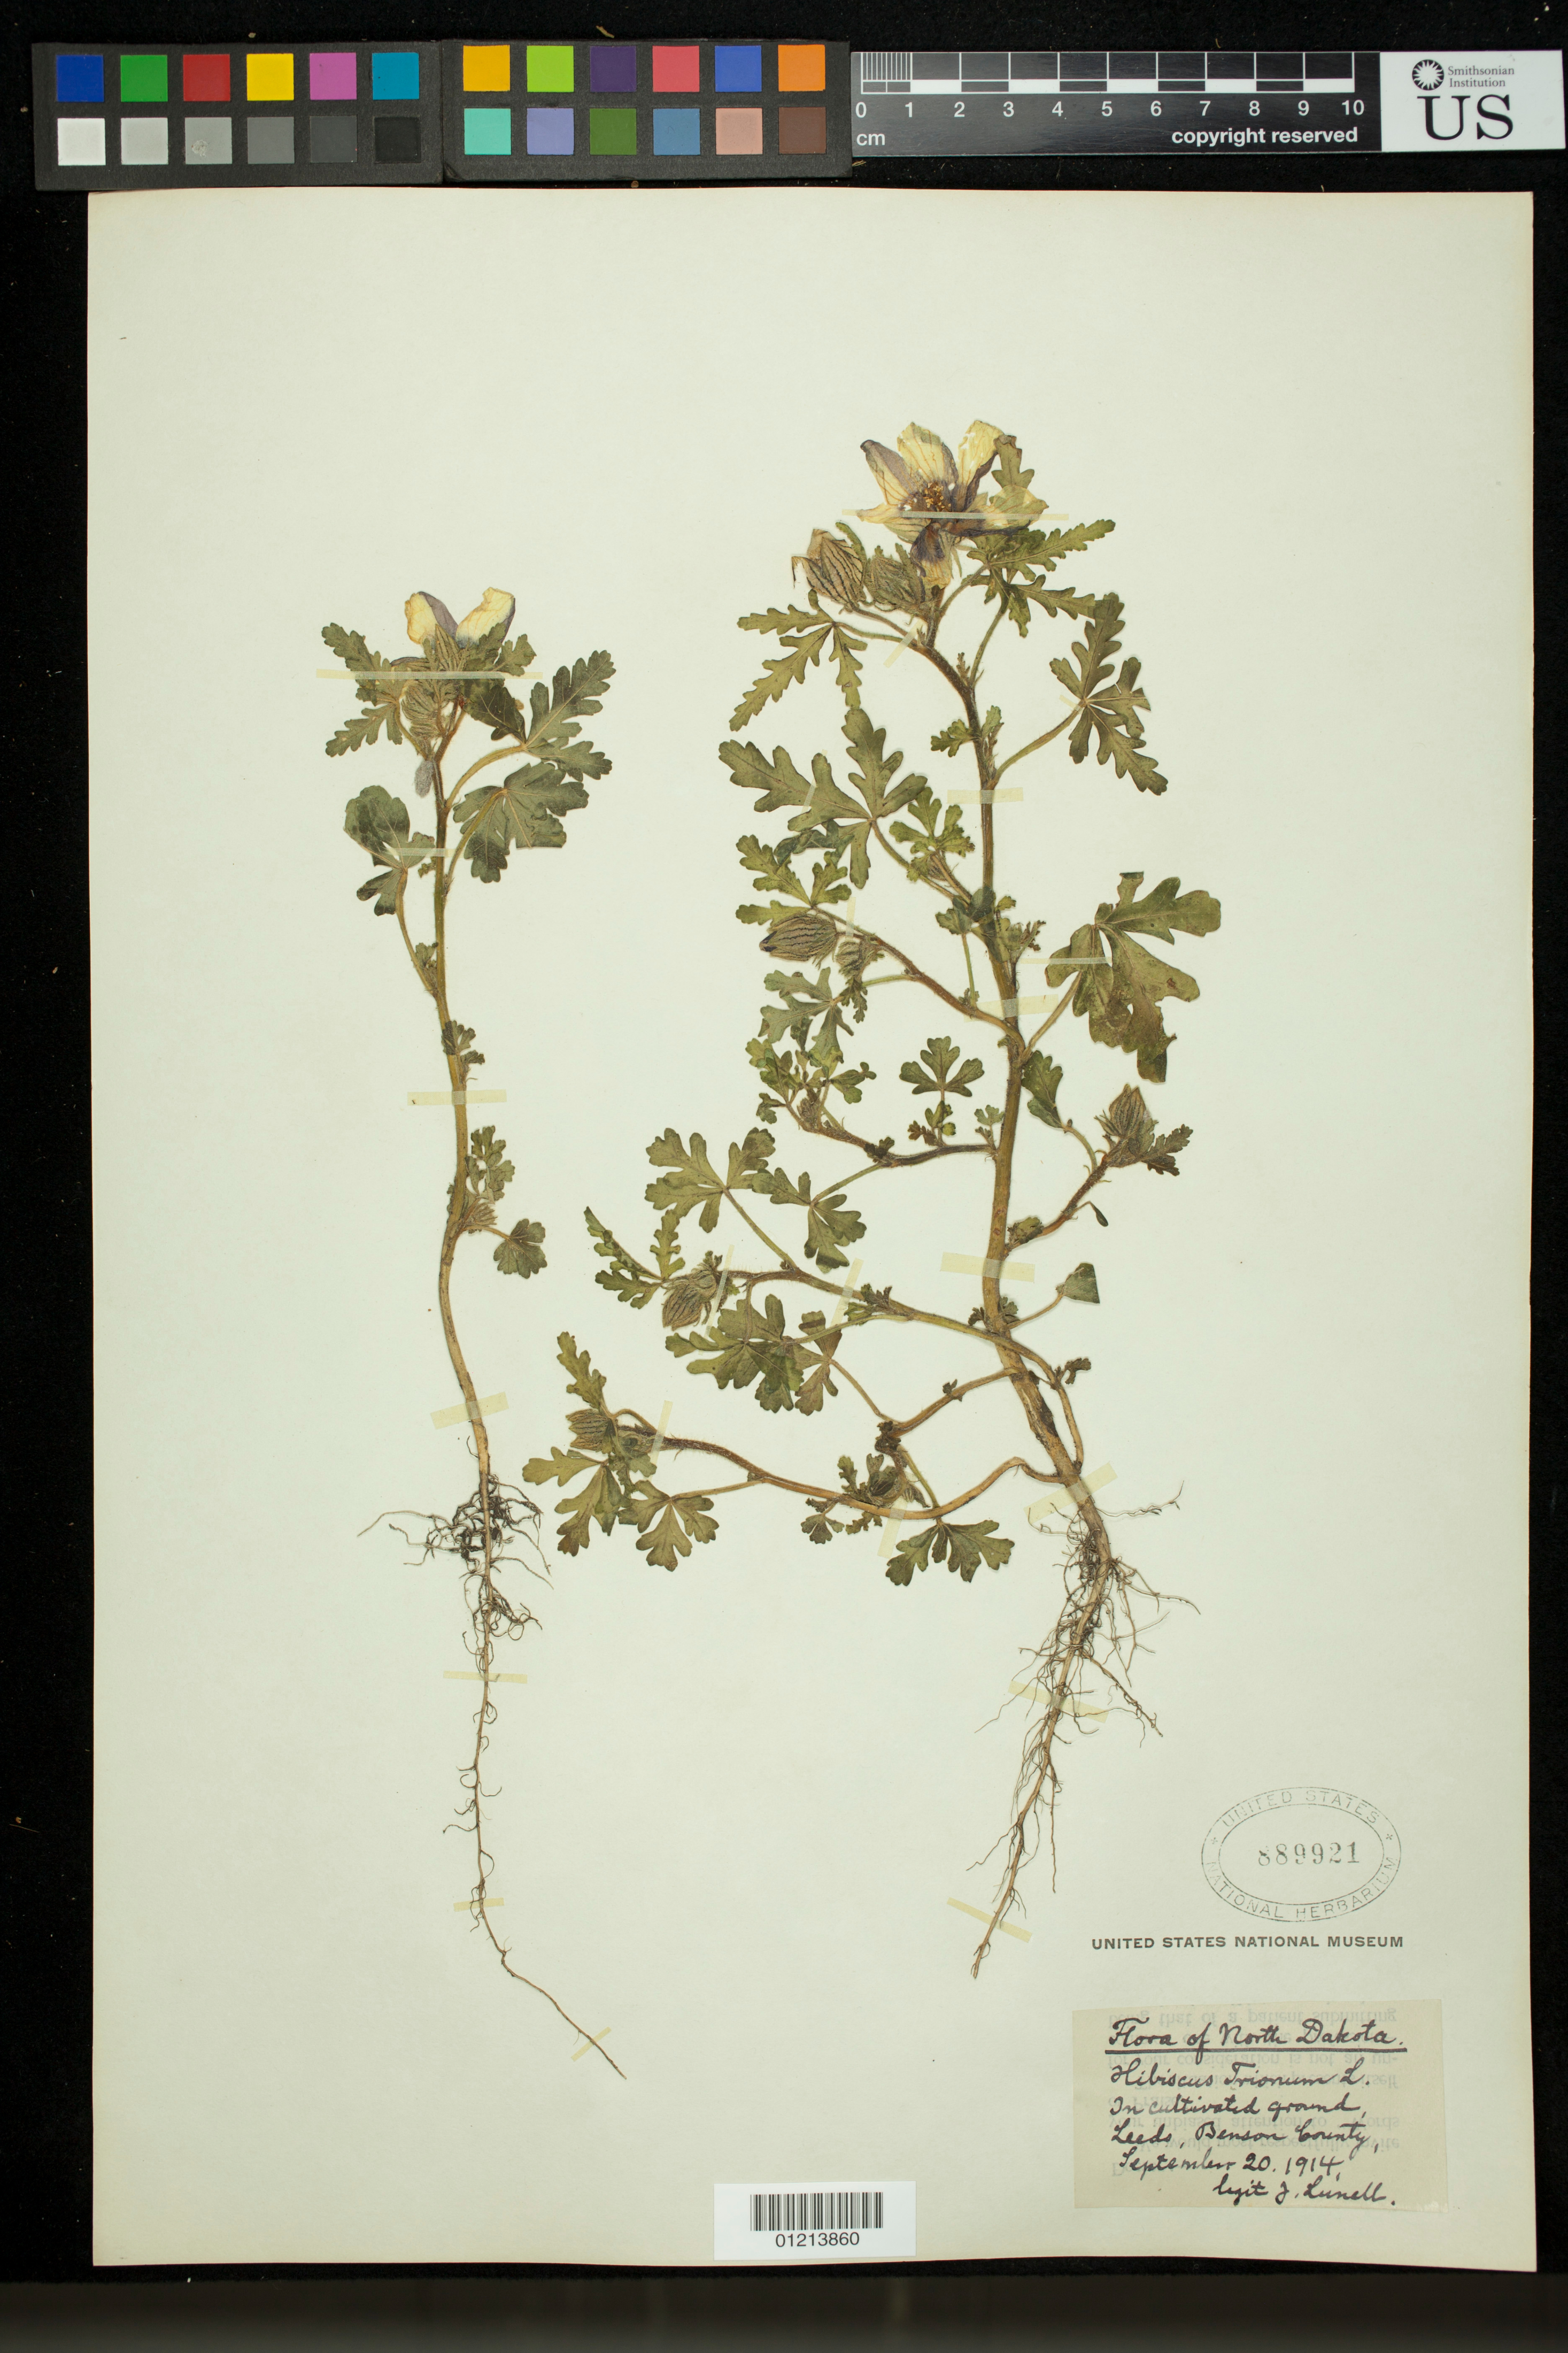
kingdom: Plantae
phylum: Tracheophyta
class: Magnoliopsida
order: Malvales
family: Malvaceae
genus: Hibiscus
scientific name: Hibiscus trionum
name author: L.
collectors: J. Lunell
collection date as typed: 20 Sep 1914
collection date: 1914-09-20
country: United States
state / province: North Dakota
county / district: Benson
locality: In cultivated ground, Leeds, Benson County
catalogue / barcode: US 889921